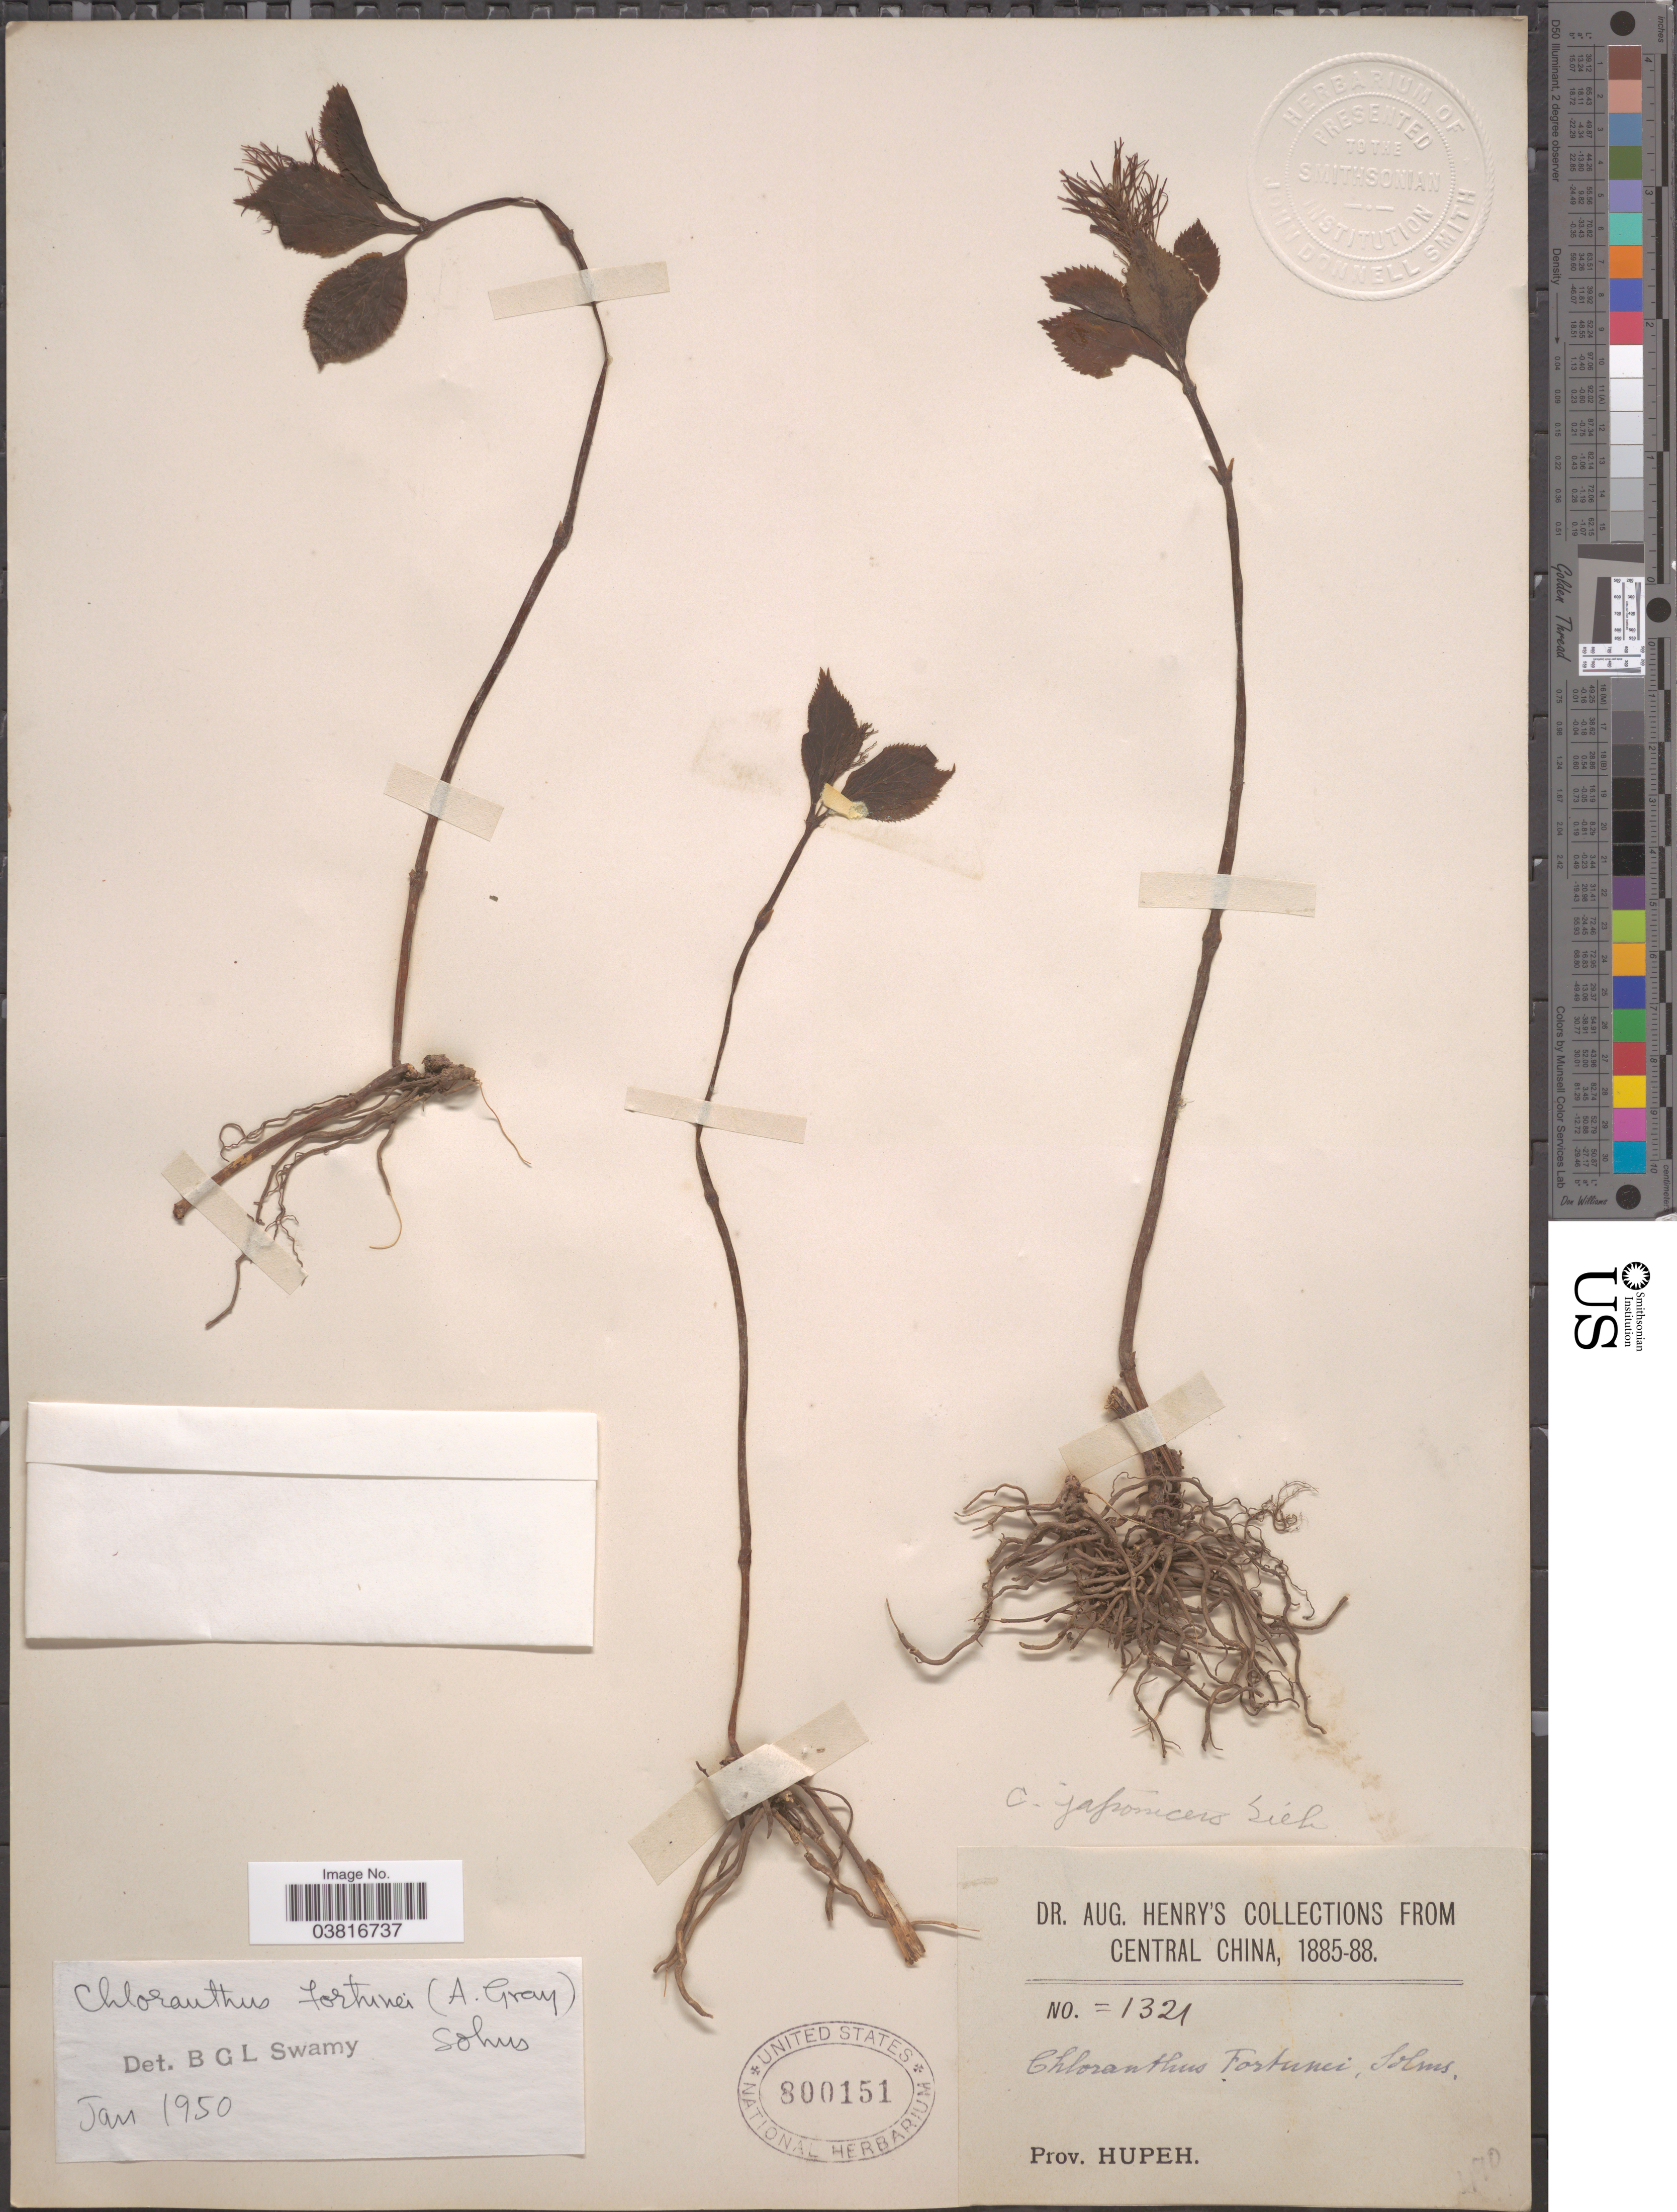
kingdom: Plantae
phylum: Tracheophyta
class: Magnoliopsida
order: Chloranthales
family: Chloranthaceae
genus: Chloranthus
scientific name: Chloranthus fortunei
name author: (A. Gray) Solms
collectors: A. Henry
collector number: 1321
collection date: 1885/1888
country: China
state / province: Hubei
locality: Central China. Prov. Hupeh.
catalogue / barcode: US 800151